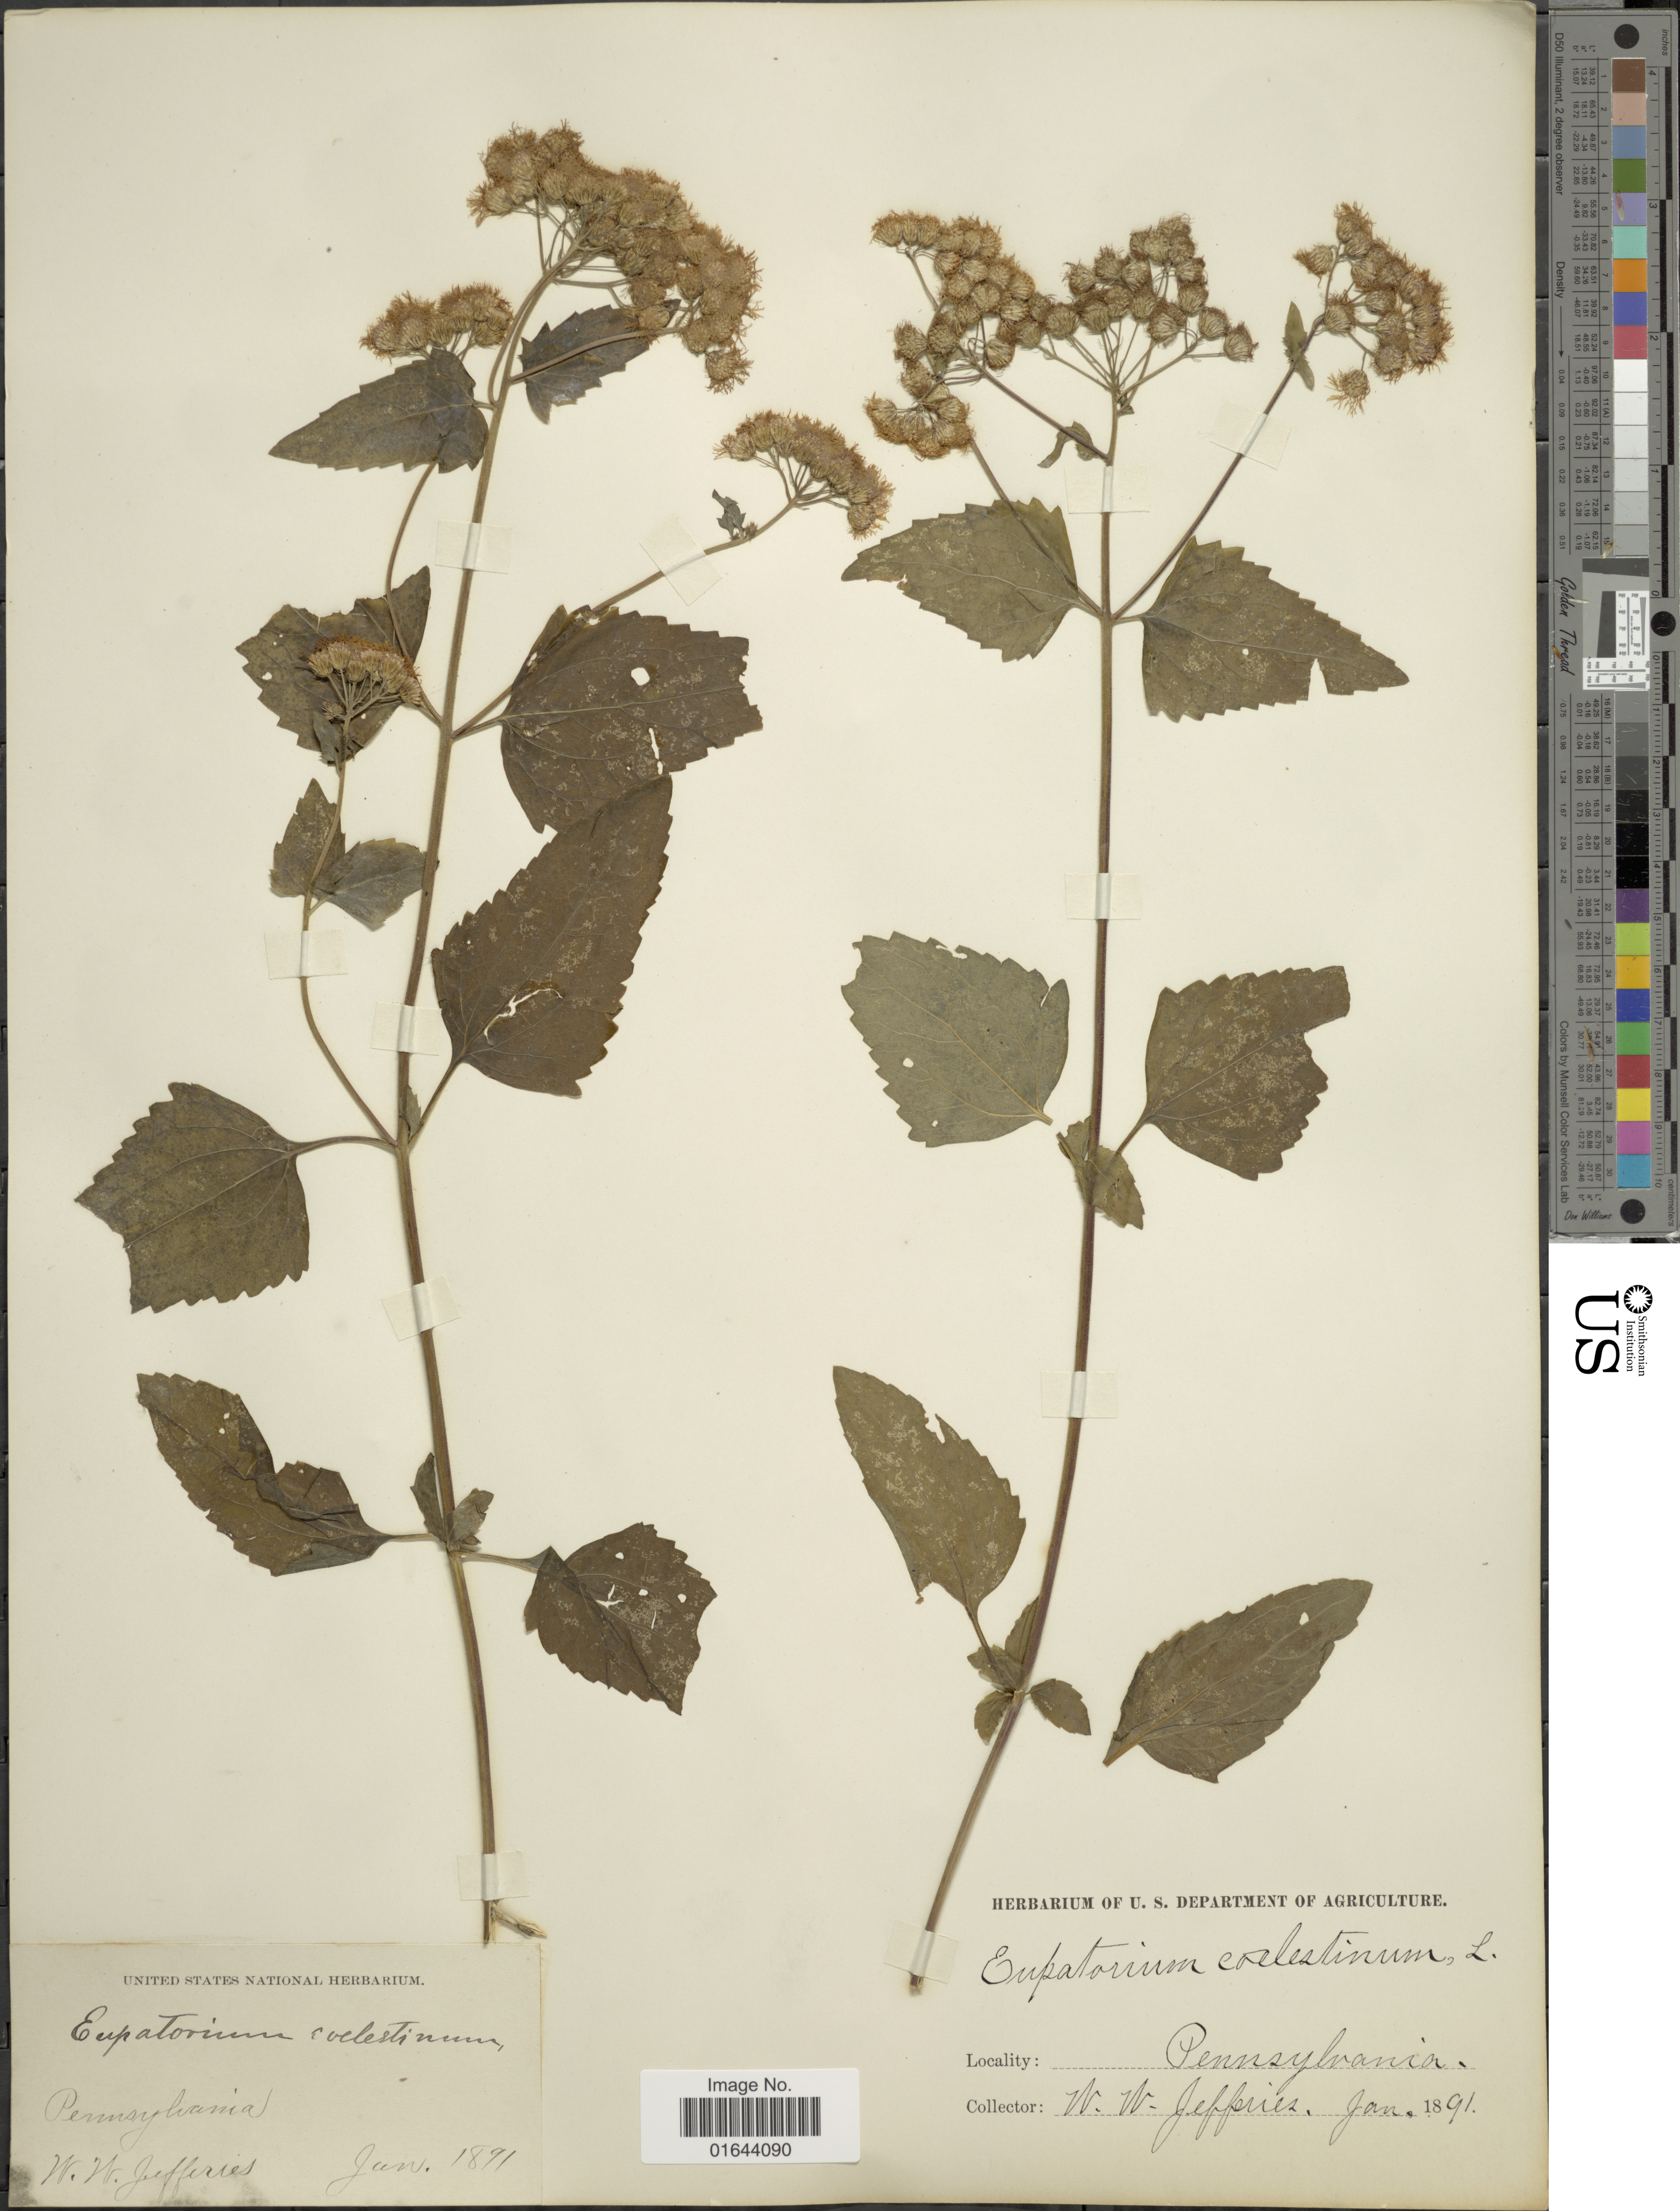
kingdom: Plantae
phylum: Tracheophyta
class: Magnoliopsida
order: Asterales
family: Asteraceae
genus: Conoclinium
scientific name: Conoclinium coelestinum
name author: (L.) DC.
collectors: W. Jeffries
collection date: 1891-01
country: United States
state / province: Pennsylvania